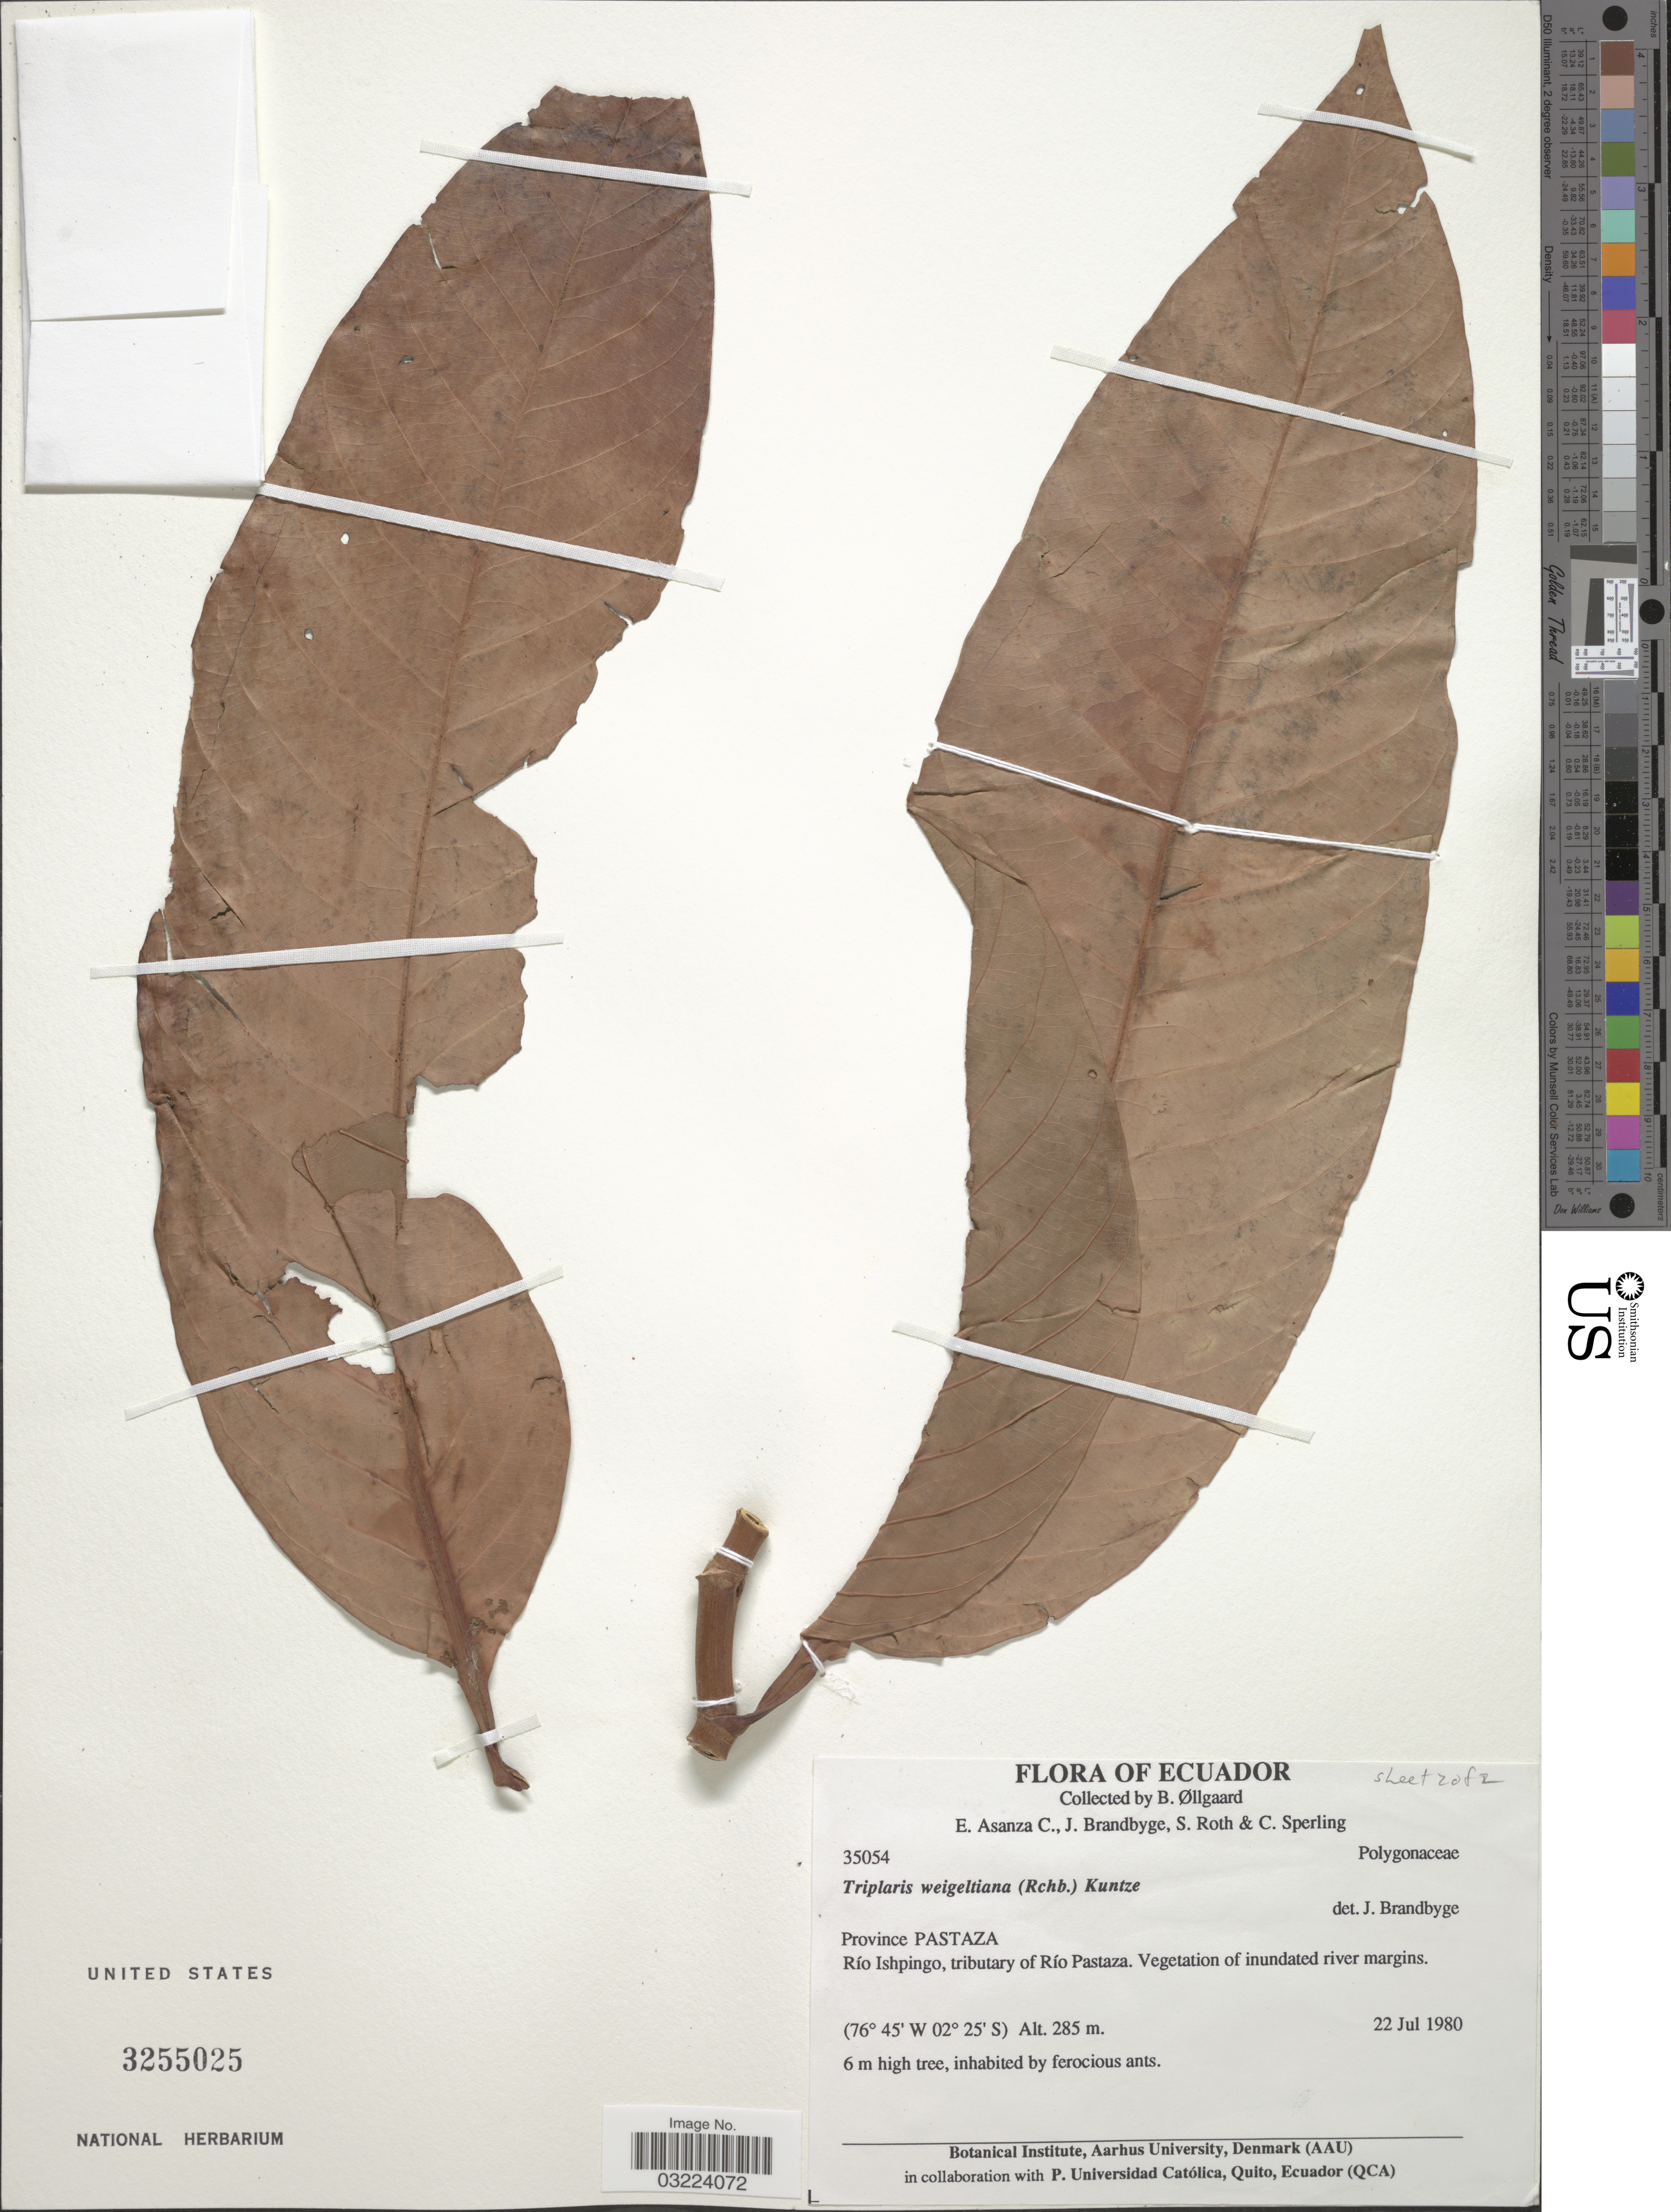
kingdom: Plantae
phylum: Tracheophyta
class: Magnoliopsida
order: Caryophyllales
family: Polygonaceae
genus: Triplaris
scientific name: Triplaris weigeltiana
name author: (Rchb.) Kuntze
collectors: B. Øllgaard, E. Asanza C., J. Brandbyge, S. Roth & C. Sperling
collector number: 35054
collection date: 1980-07-22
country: Ecuador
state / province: Pastaza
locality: Río Ishpingo, tributary of Río Pastaza.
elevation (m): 285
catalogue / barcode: US 3255025